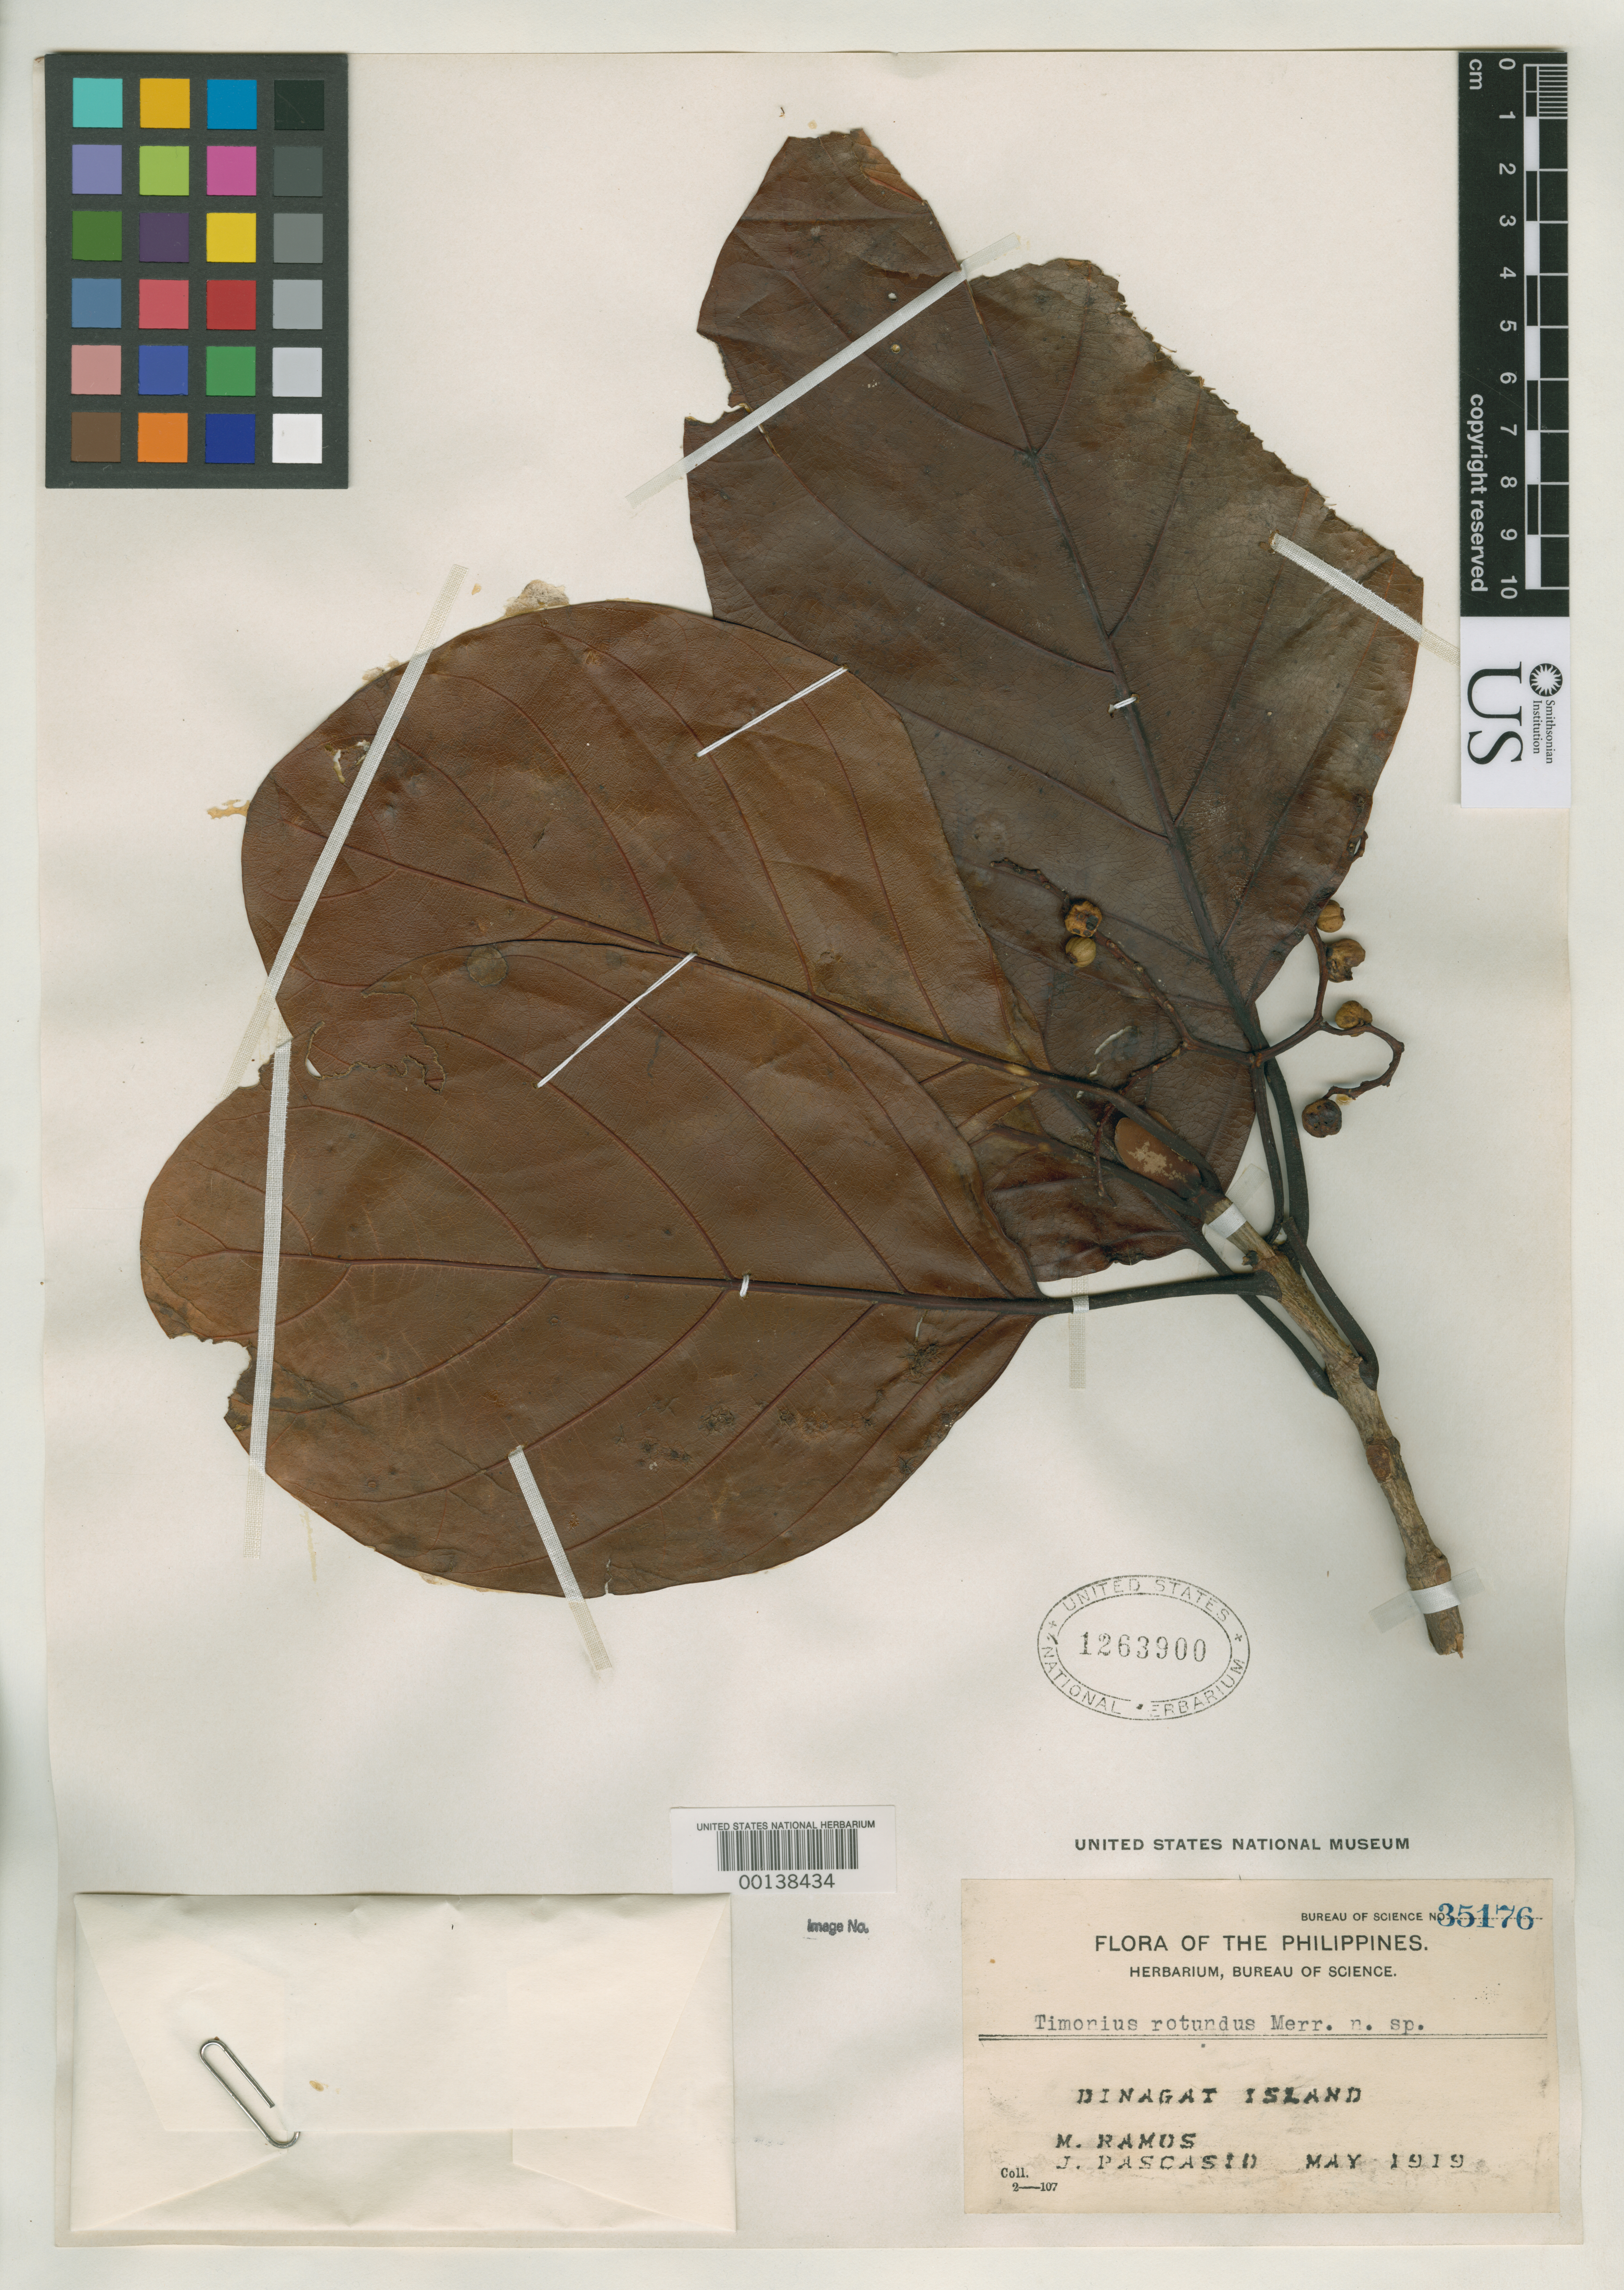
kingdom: Plantae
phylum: Tracheophyta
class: Magnoliopsida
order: Gentianales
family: Rubiaceae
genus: Timonius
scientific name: Timonius rotundus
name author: Merr.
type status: Isotype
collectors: M. Ramos & J. Pascasio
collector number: Bur. Sci. 35176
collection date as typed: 17 May 1919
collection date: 1919-05-17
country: Philippines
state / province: Caraga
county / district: Surigao del Norte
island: Dinagat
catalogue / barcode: US 1263900